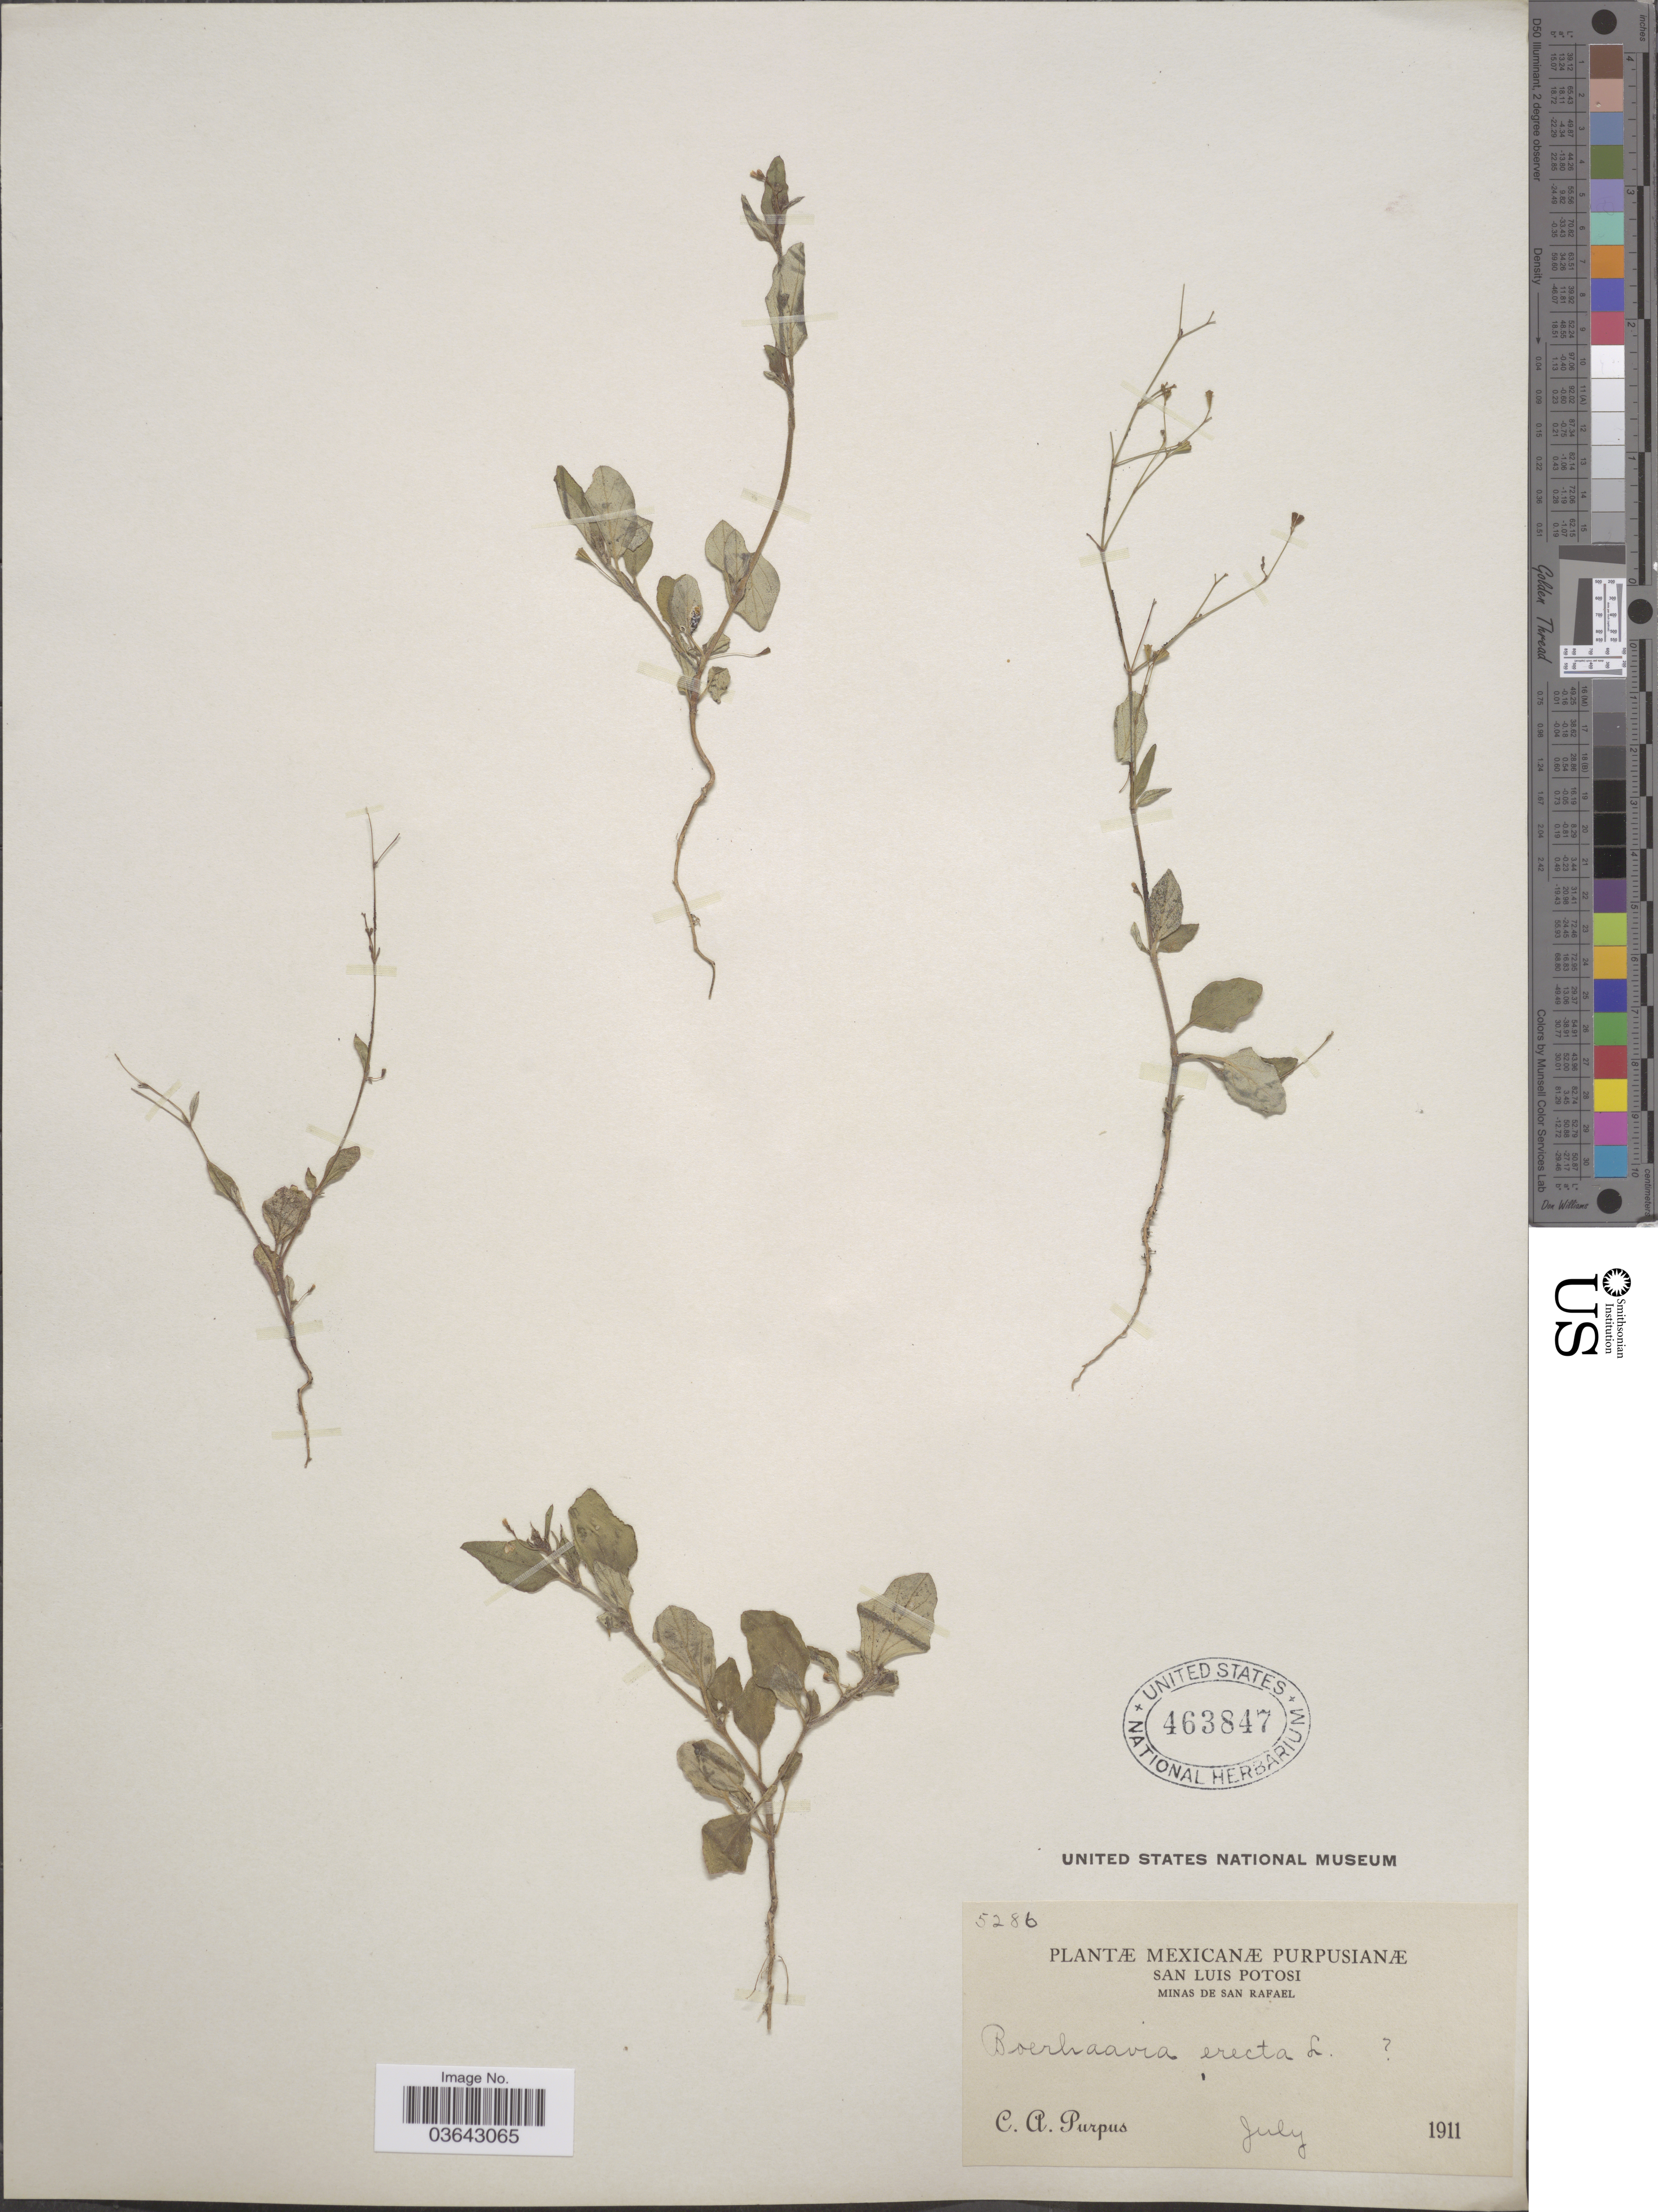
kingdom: Plantae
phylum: Tracheophyta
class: Magnoliopsida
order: Caryophyllales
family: Nyctaginaceae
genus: Boerhavia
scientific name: Boerhavia erecta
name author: L.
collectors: C. A. Purpus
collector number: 5286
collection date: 1911-07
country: Mexico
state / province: San Luis Potosí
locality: Minas de San Rafael.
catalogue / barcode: US 463847